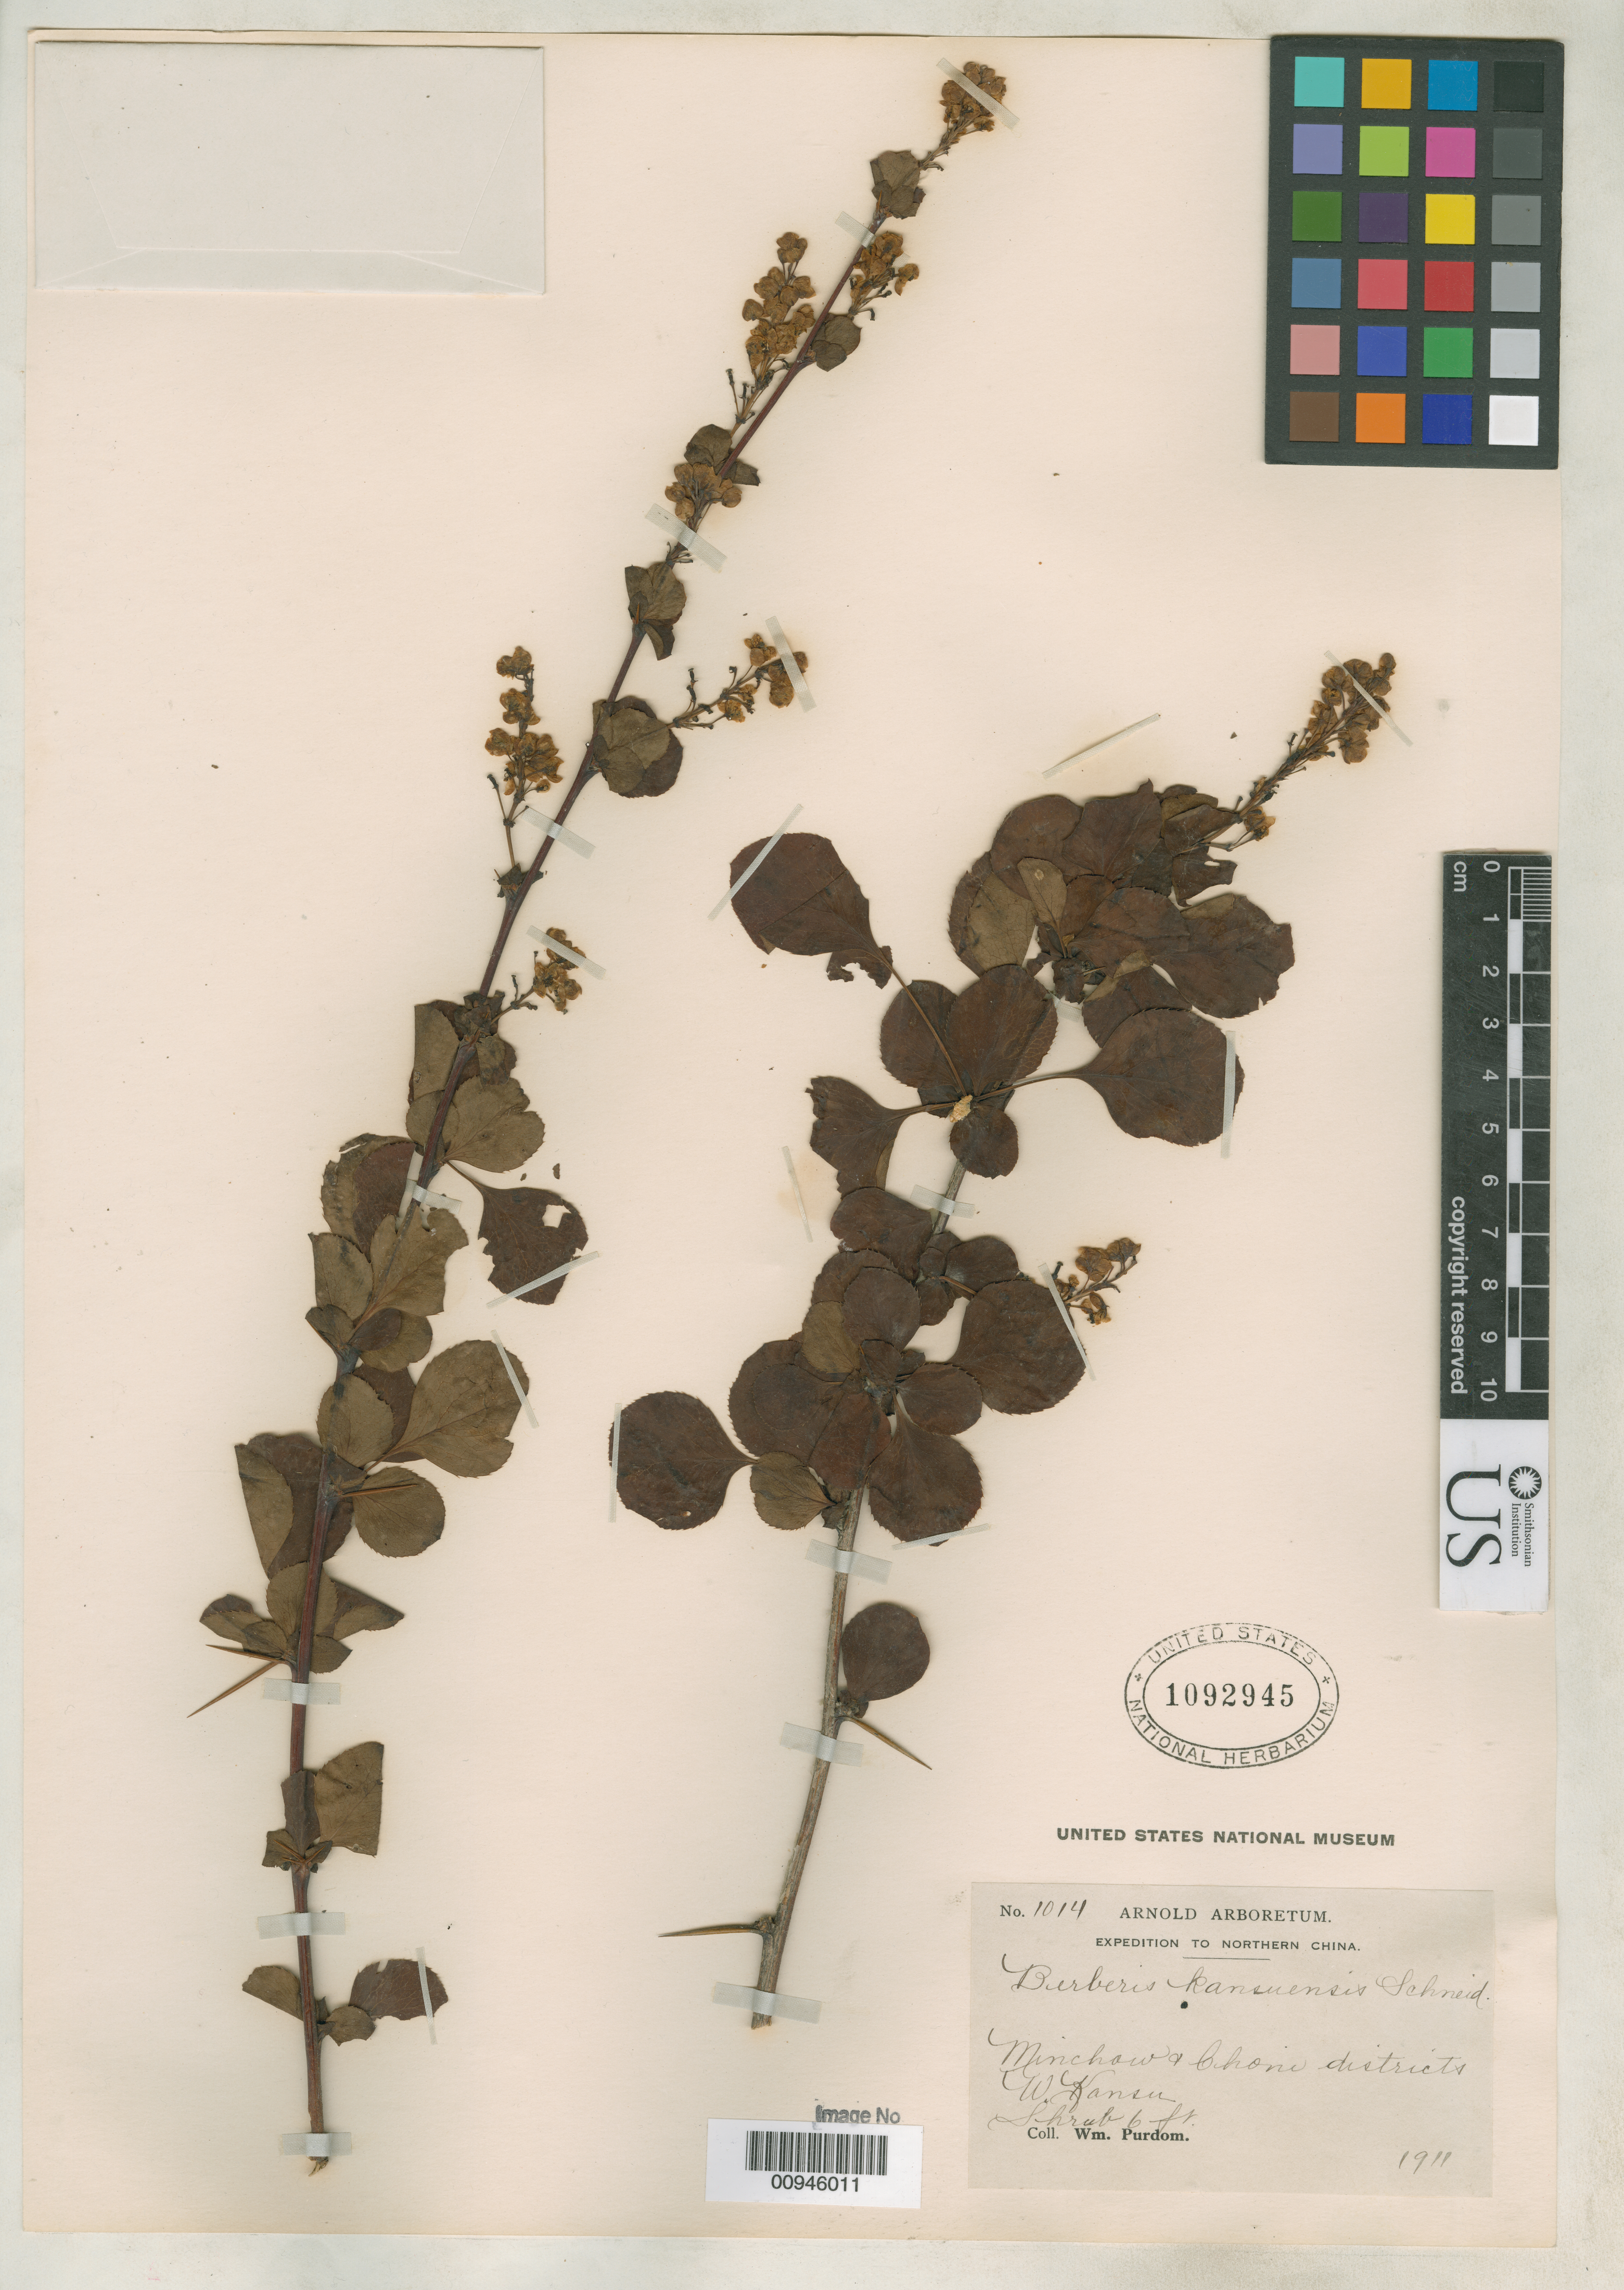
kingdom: Plantae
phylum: Tracheophyta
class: Magnoliopsida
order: Ranunculales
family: Berberidaceae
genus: Berberis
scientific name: Berberis kansuensis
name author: C.K. Schneid.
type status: Isotype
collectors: W. Purdom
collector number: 1014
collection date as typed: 1911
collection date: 1911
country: China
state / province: Gansu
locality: Minchow & Choni districts, W. Kansu.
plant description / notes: Currently accepted name and status as isotype determined by Julian Harber based on image viewed (email comm. July 2009).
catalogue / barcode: US 1092945